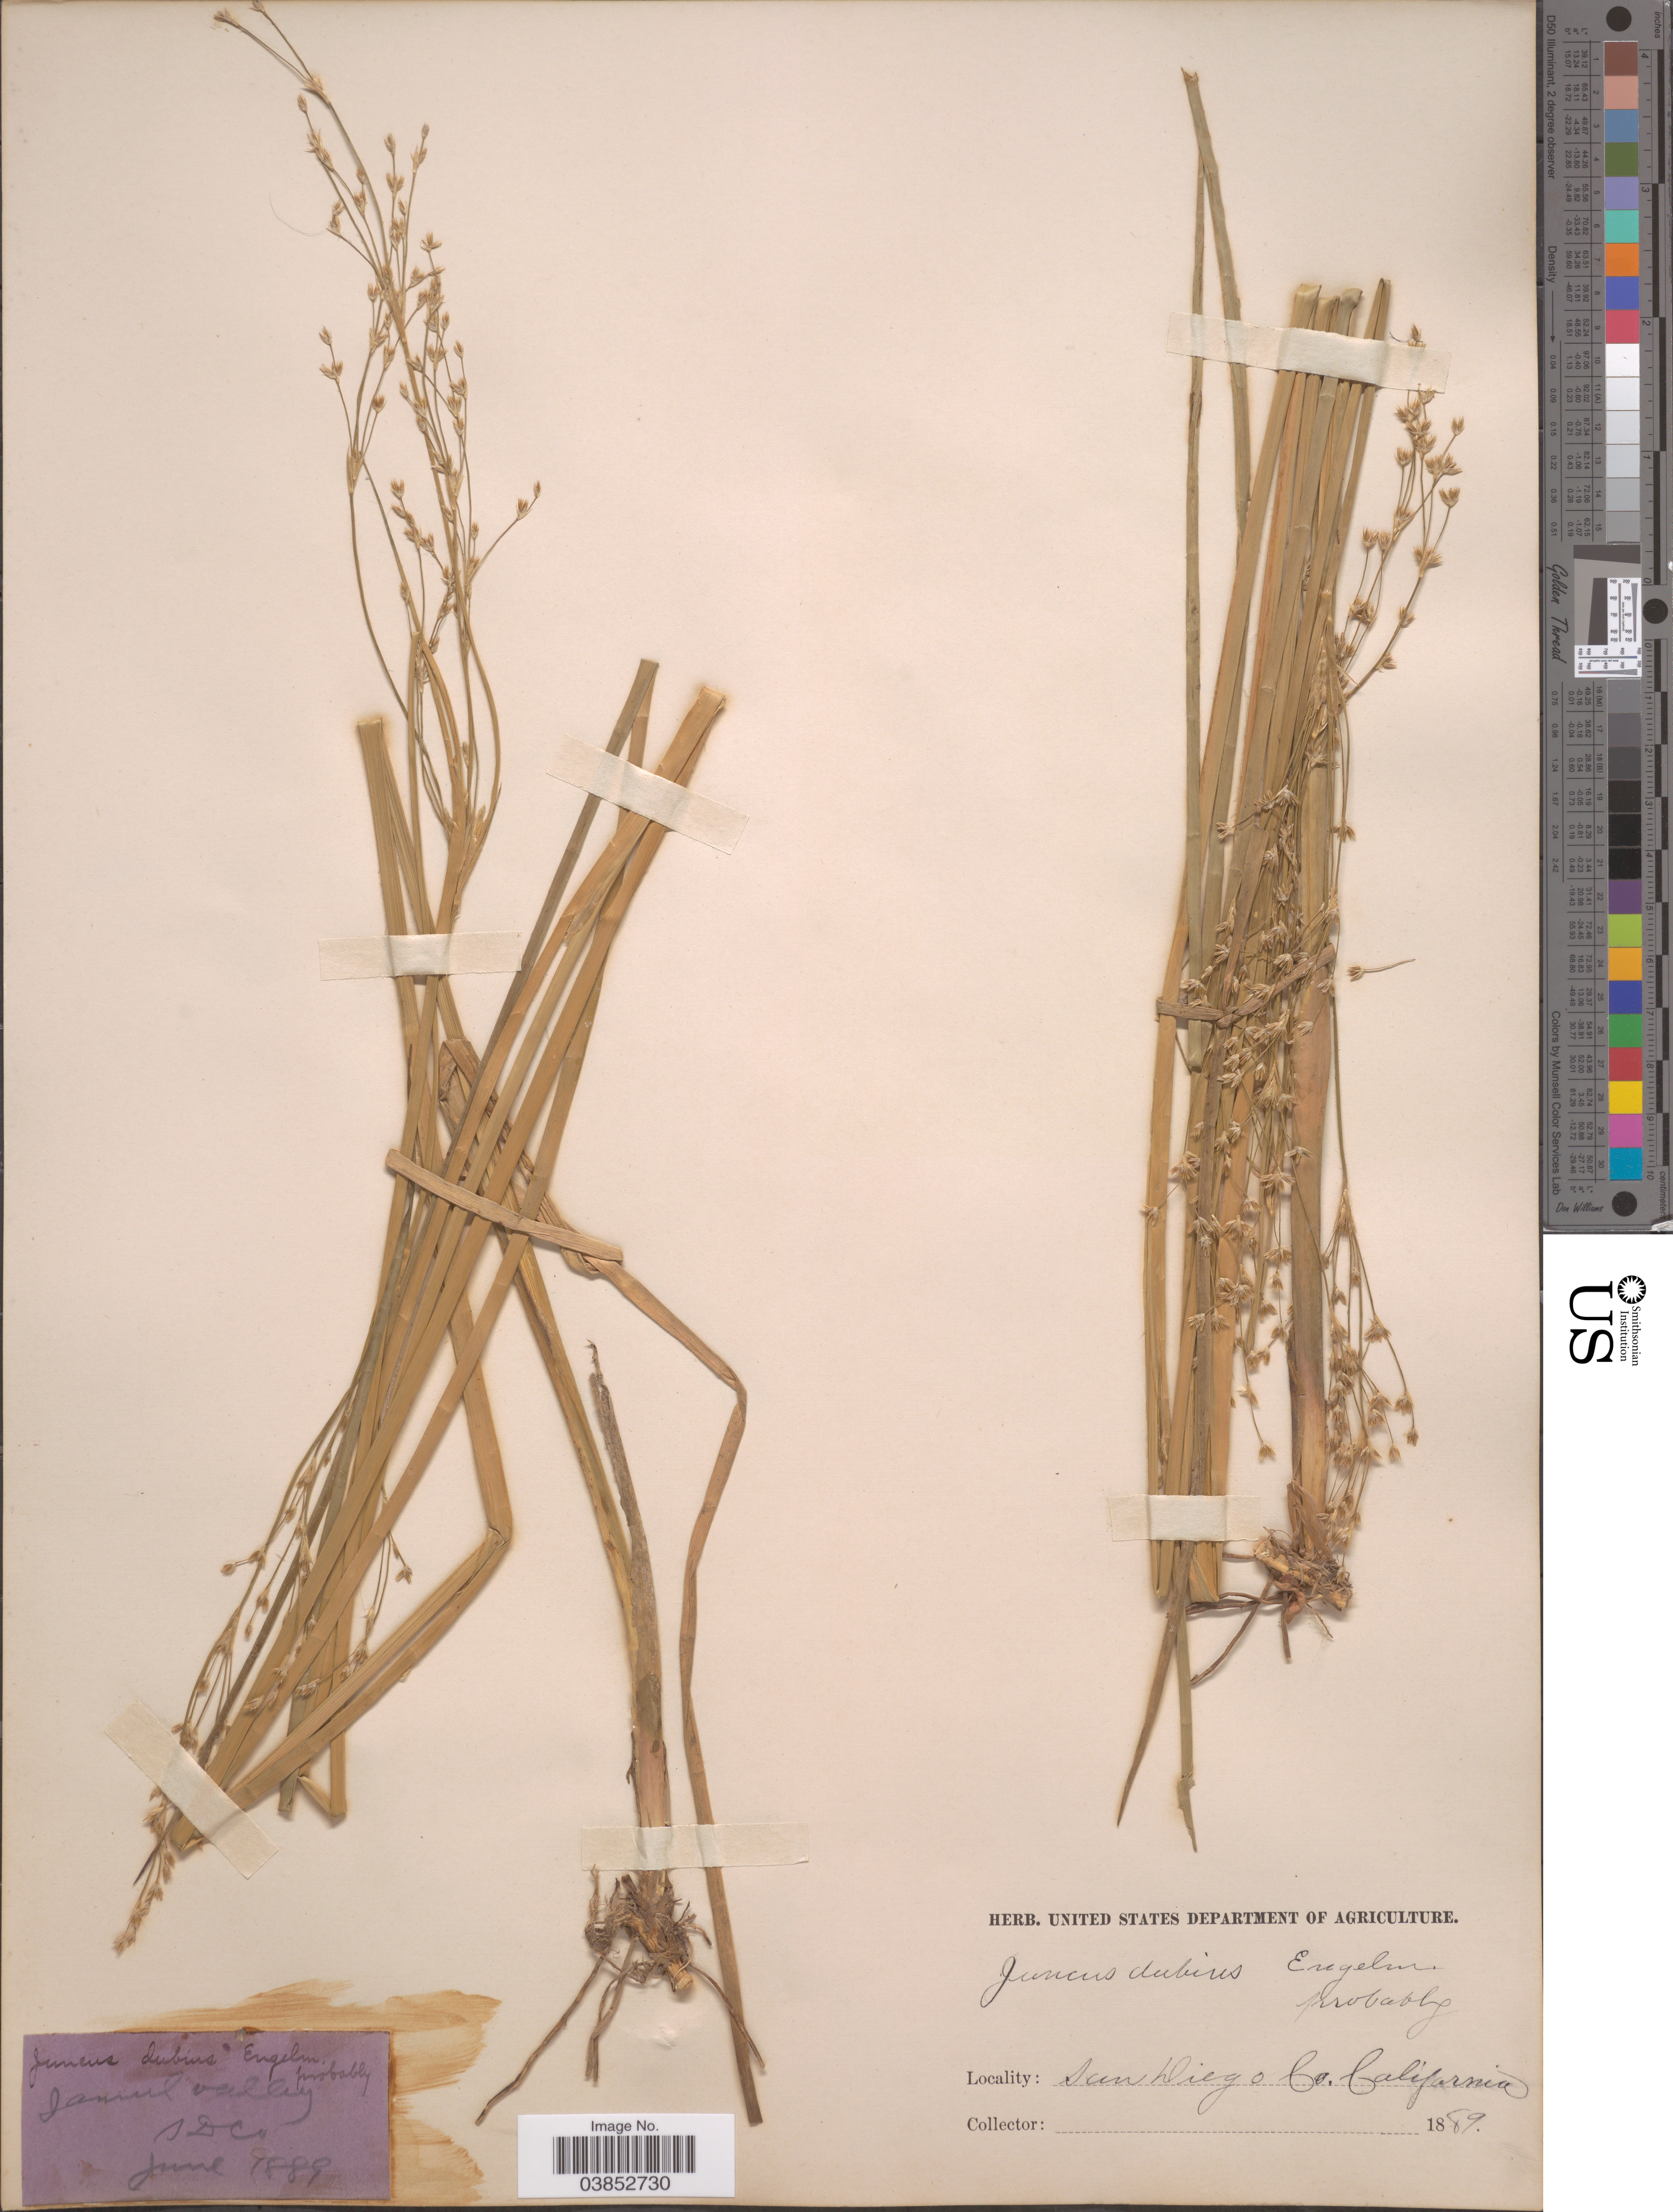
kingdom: Plantae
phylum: Tracheophyta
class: Liliopsida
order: Poales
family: Juncaceae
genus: Juncus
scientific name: Juncus dubius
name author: Engelm.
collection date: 1889-06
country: United States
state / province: California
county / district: San Diego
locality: San Diego Co.